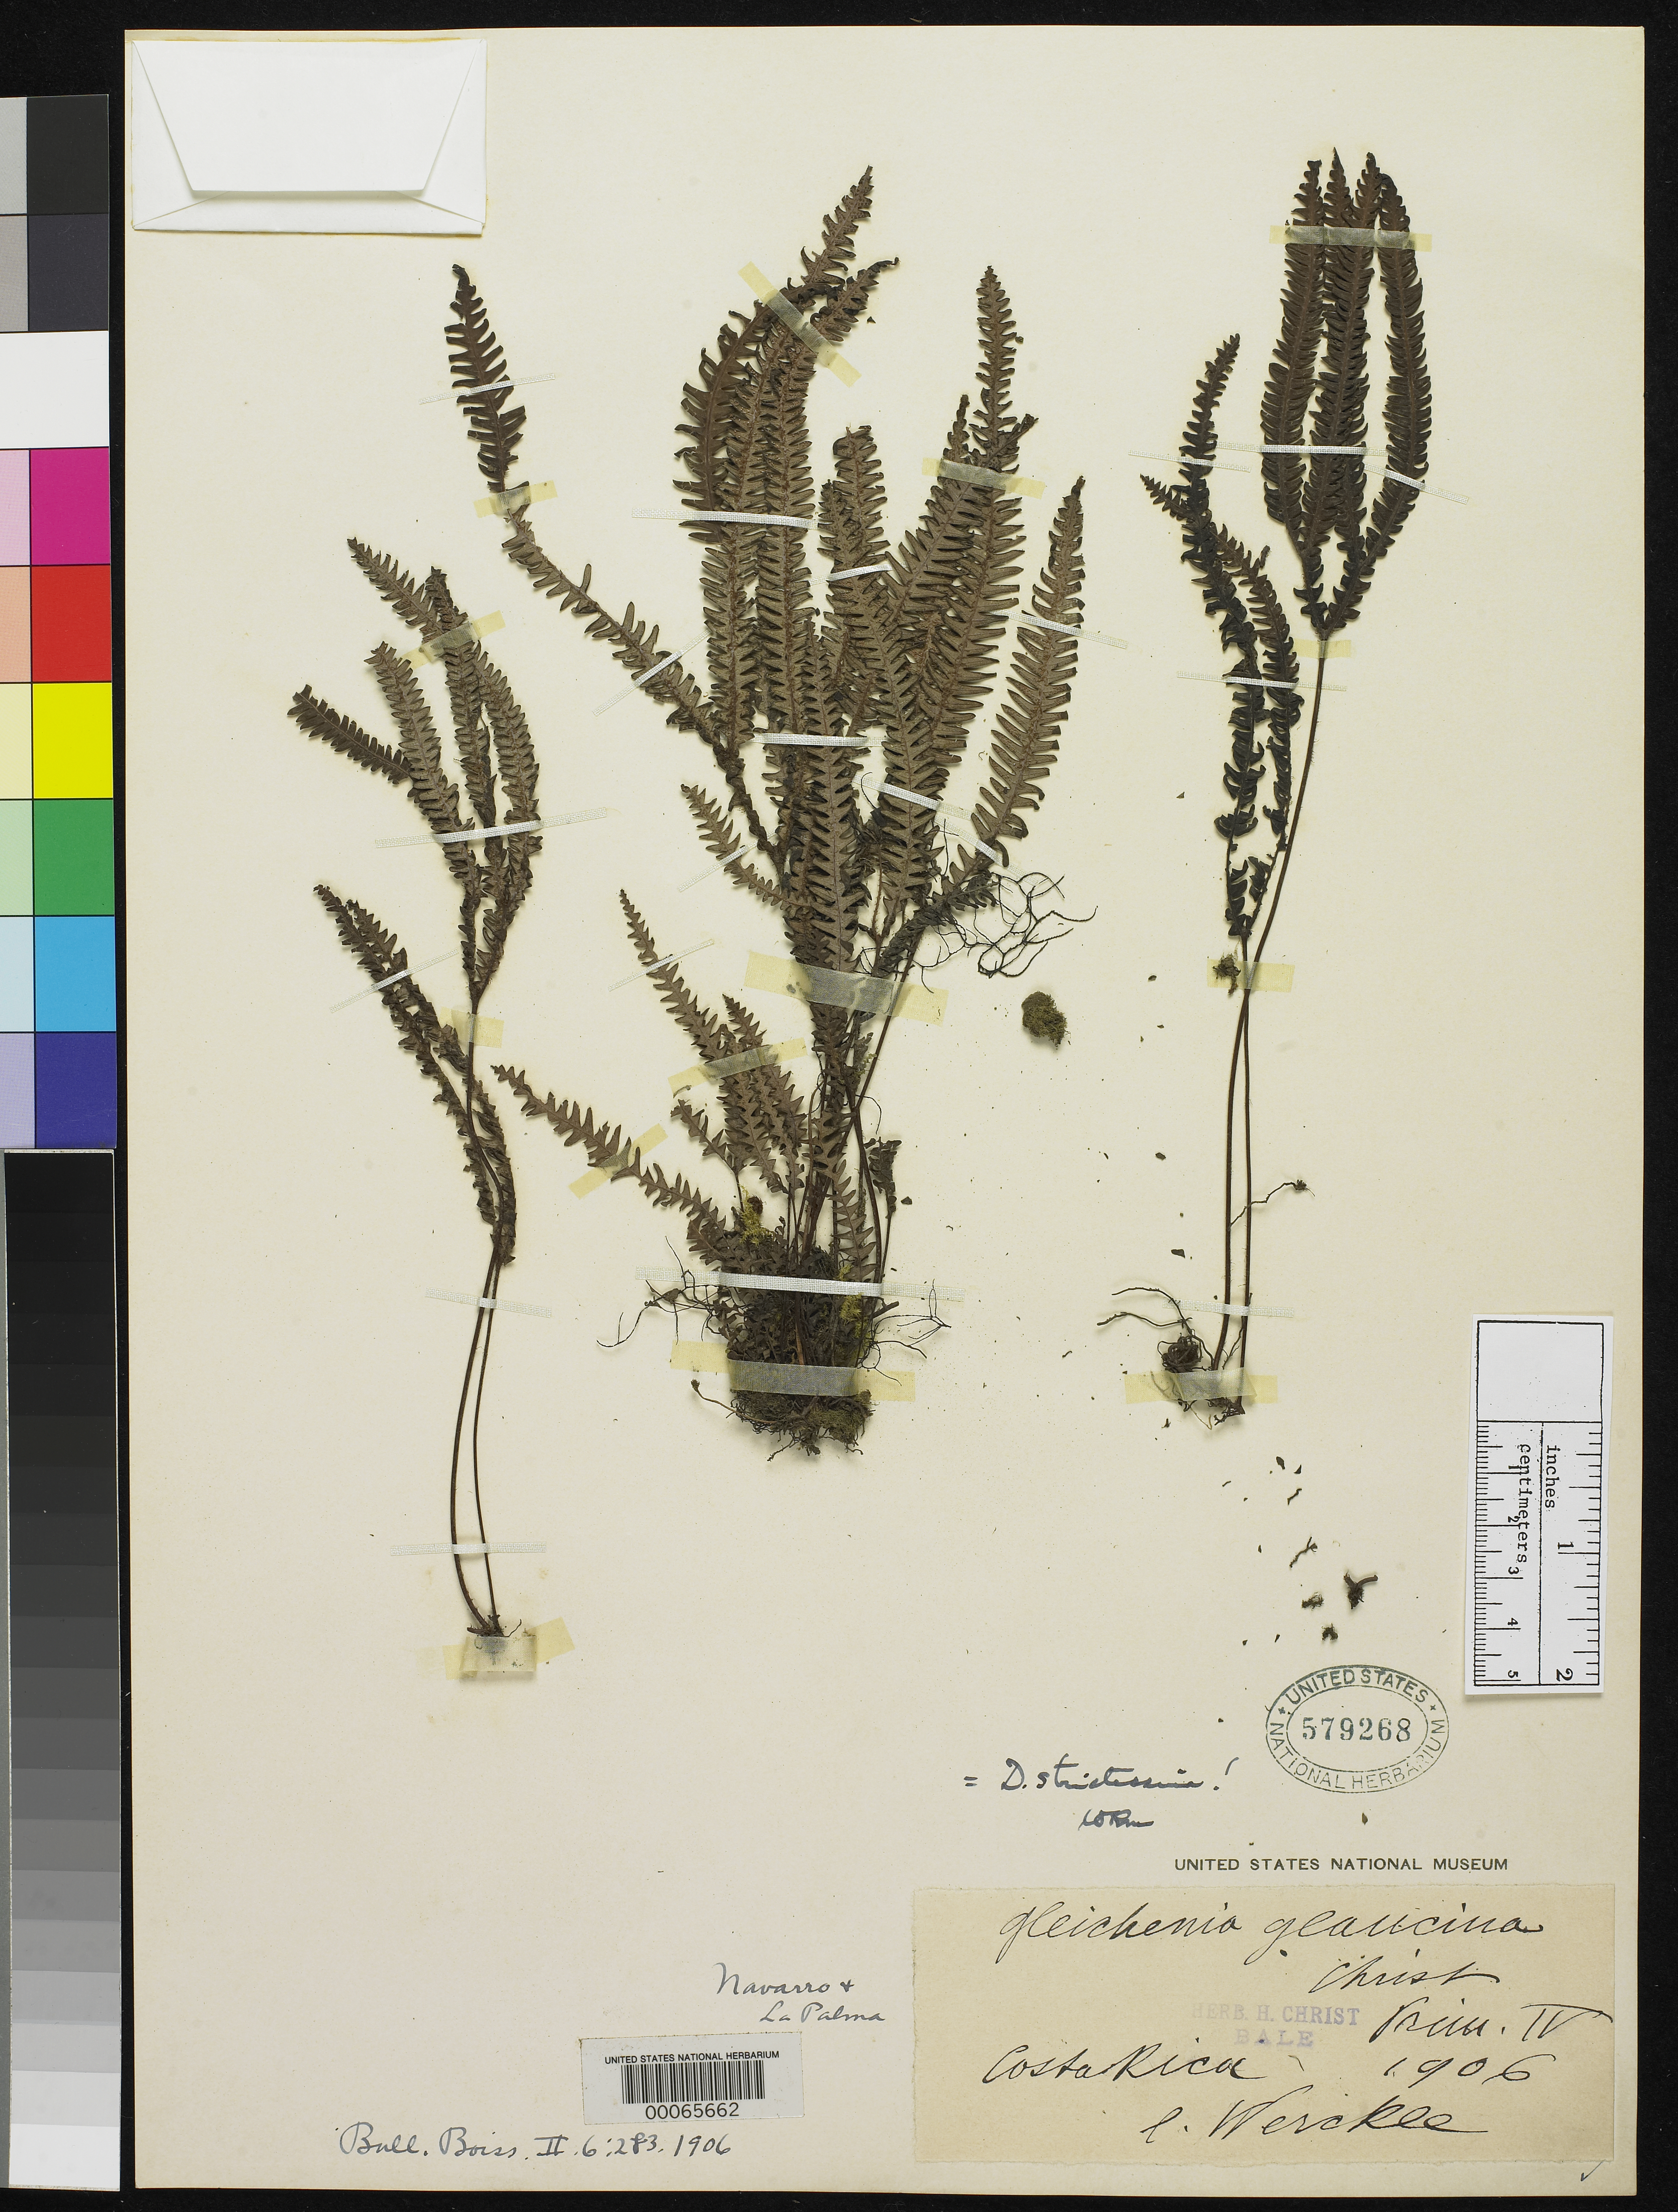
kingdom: Plantae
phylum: Tracheophyta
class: Polypodiopsida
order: Gleicheniales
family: Gleicheniaceae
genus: Gleichenia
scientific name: Gleichenia glaucina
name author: Christ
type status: Type Collection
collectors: C. C Wercklé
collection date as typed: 1906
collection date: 1906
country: Costa Rica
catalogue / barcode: US 579268